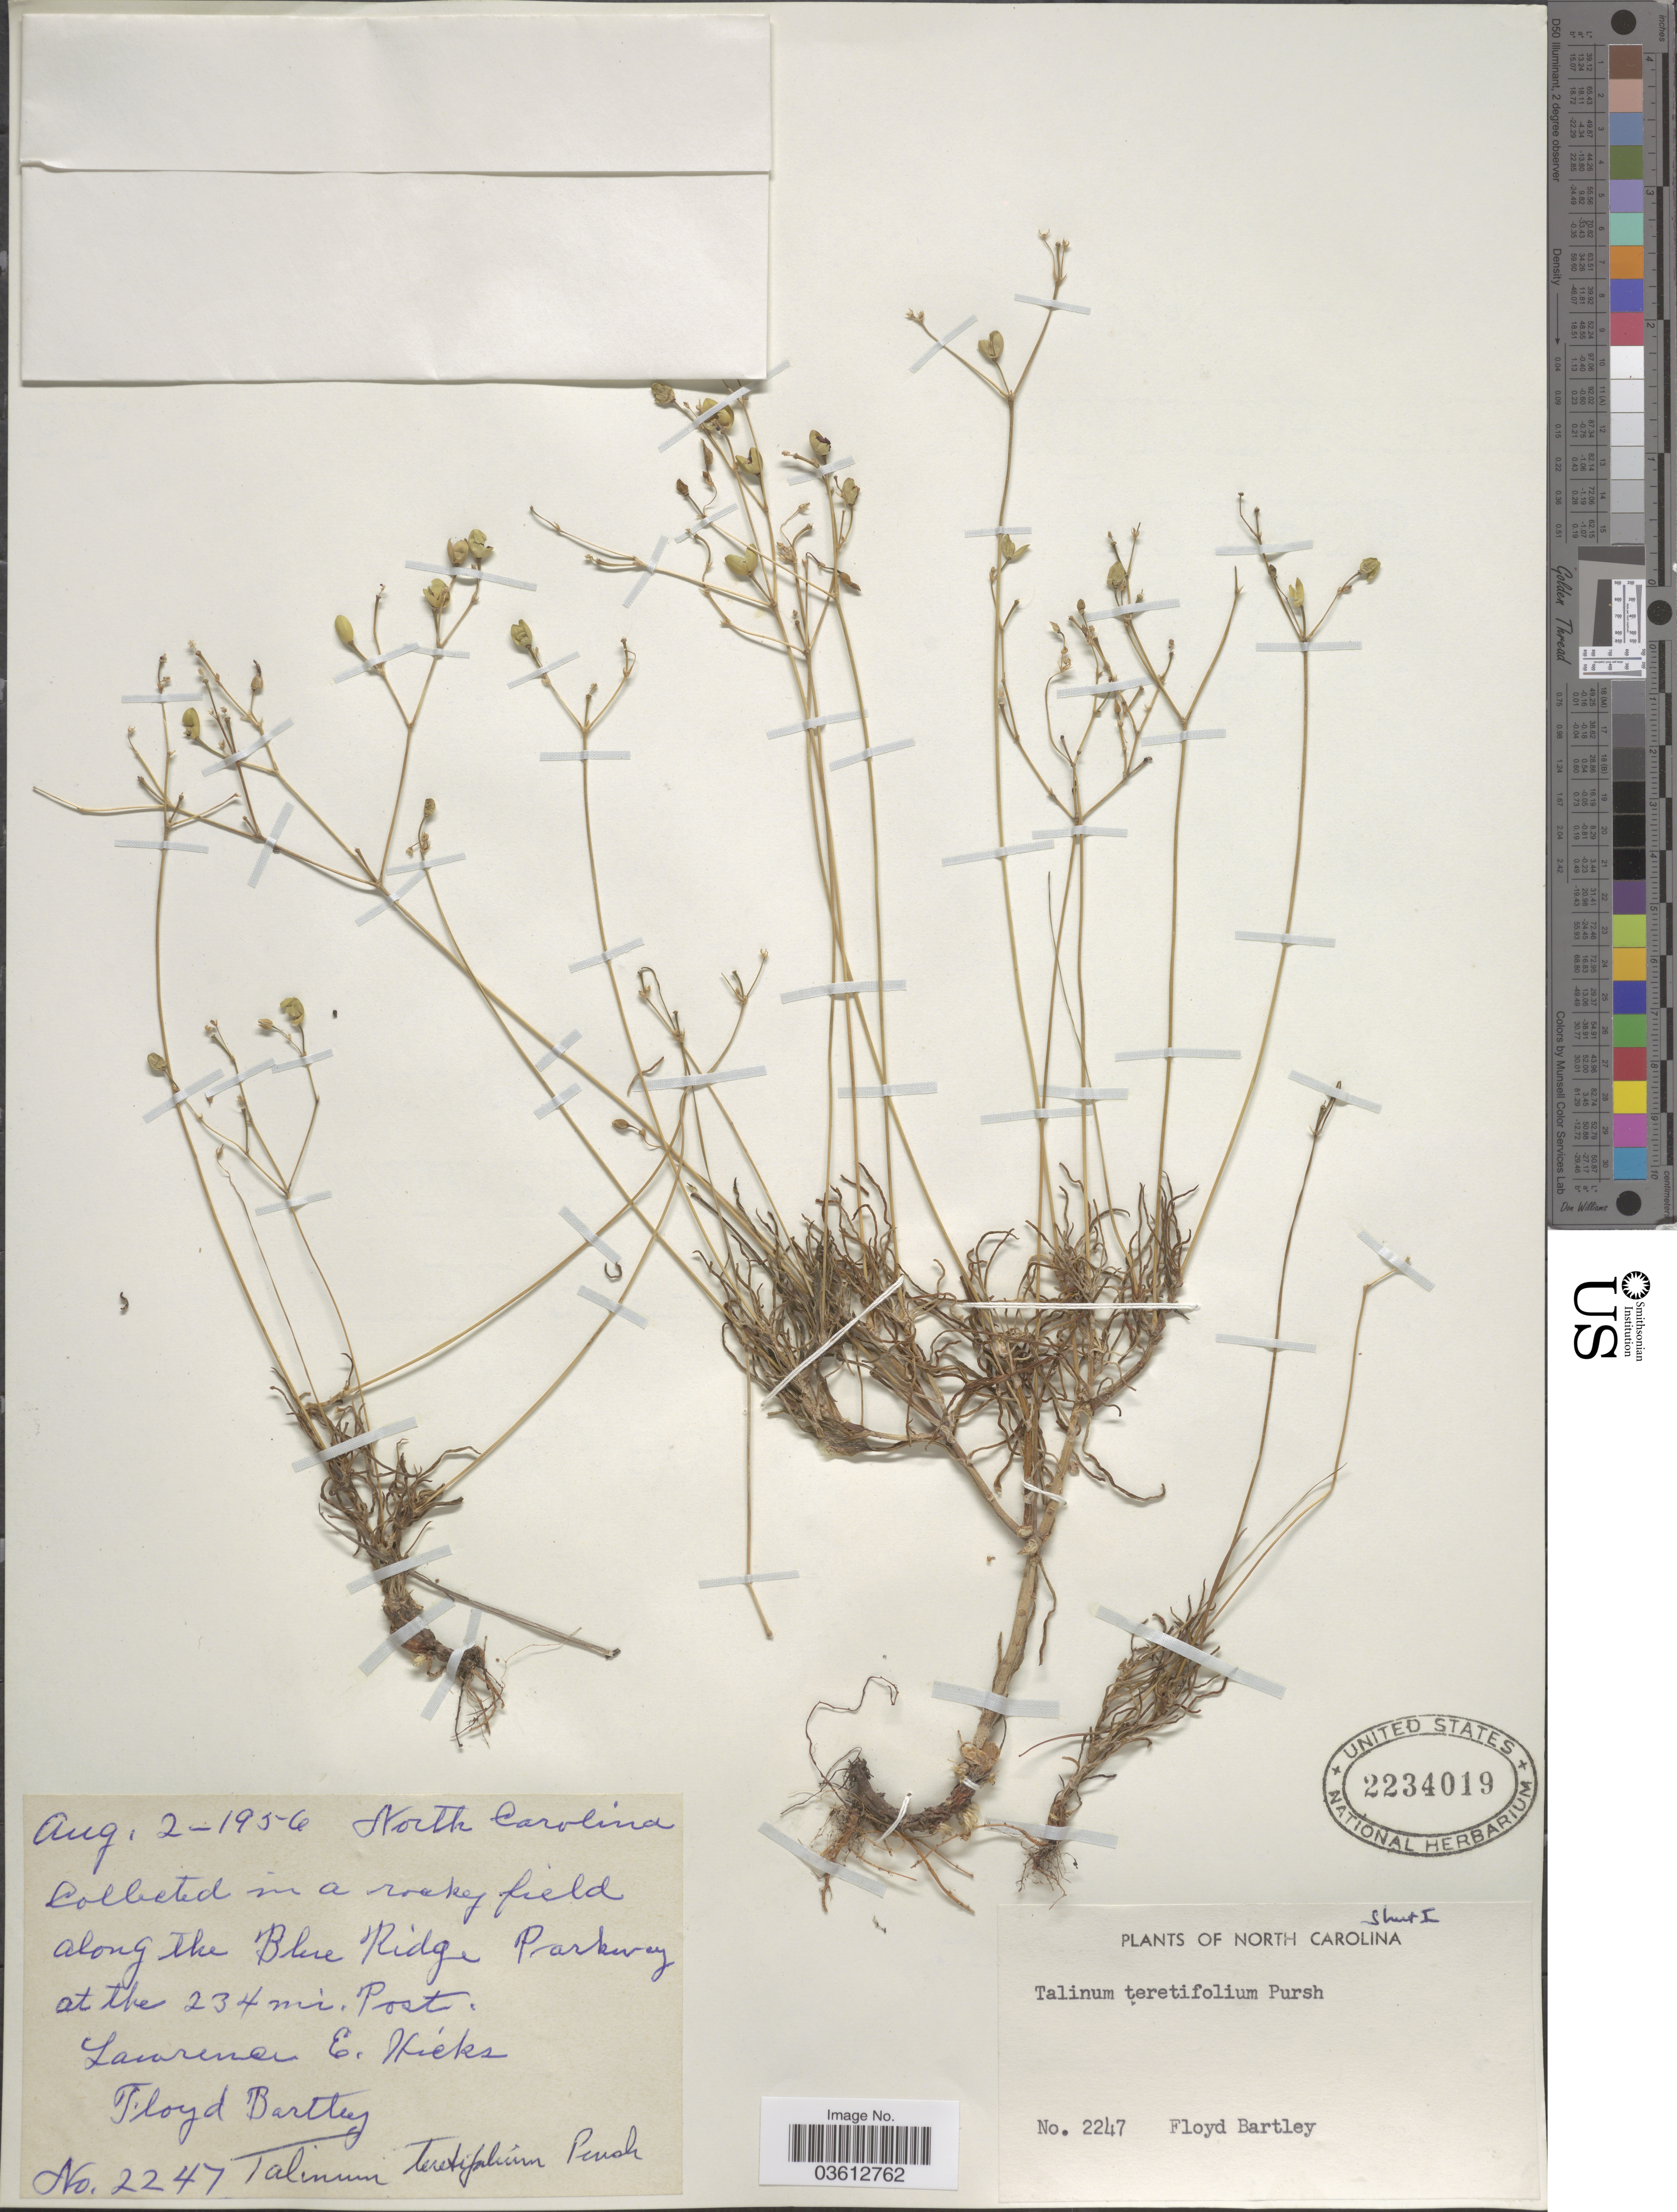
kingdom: Plantae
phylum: Tracheophyta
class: Magnoliopsida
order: Caryophyllales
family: Talinaceae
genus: Talinum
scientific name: Talinum teretifolium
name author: Pursh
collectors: L. E. Hicks & F. Bartley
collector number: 2247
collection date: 1956-08-02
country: United States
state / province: North Carolina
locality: In a rocky field along the Blue Ridge Parkway at the 234 mi. Post.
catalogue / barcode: US 2234019